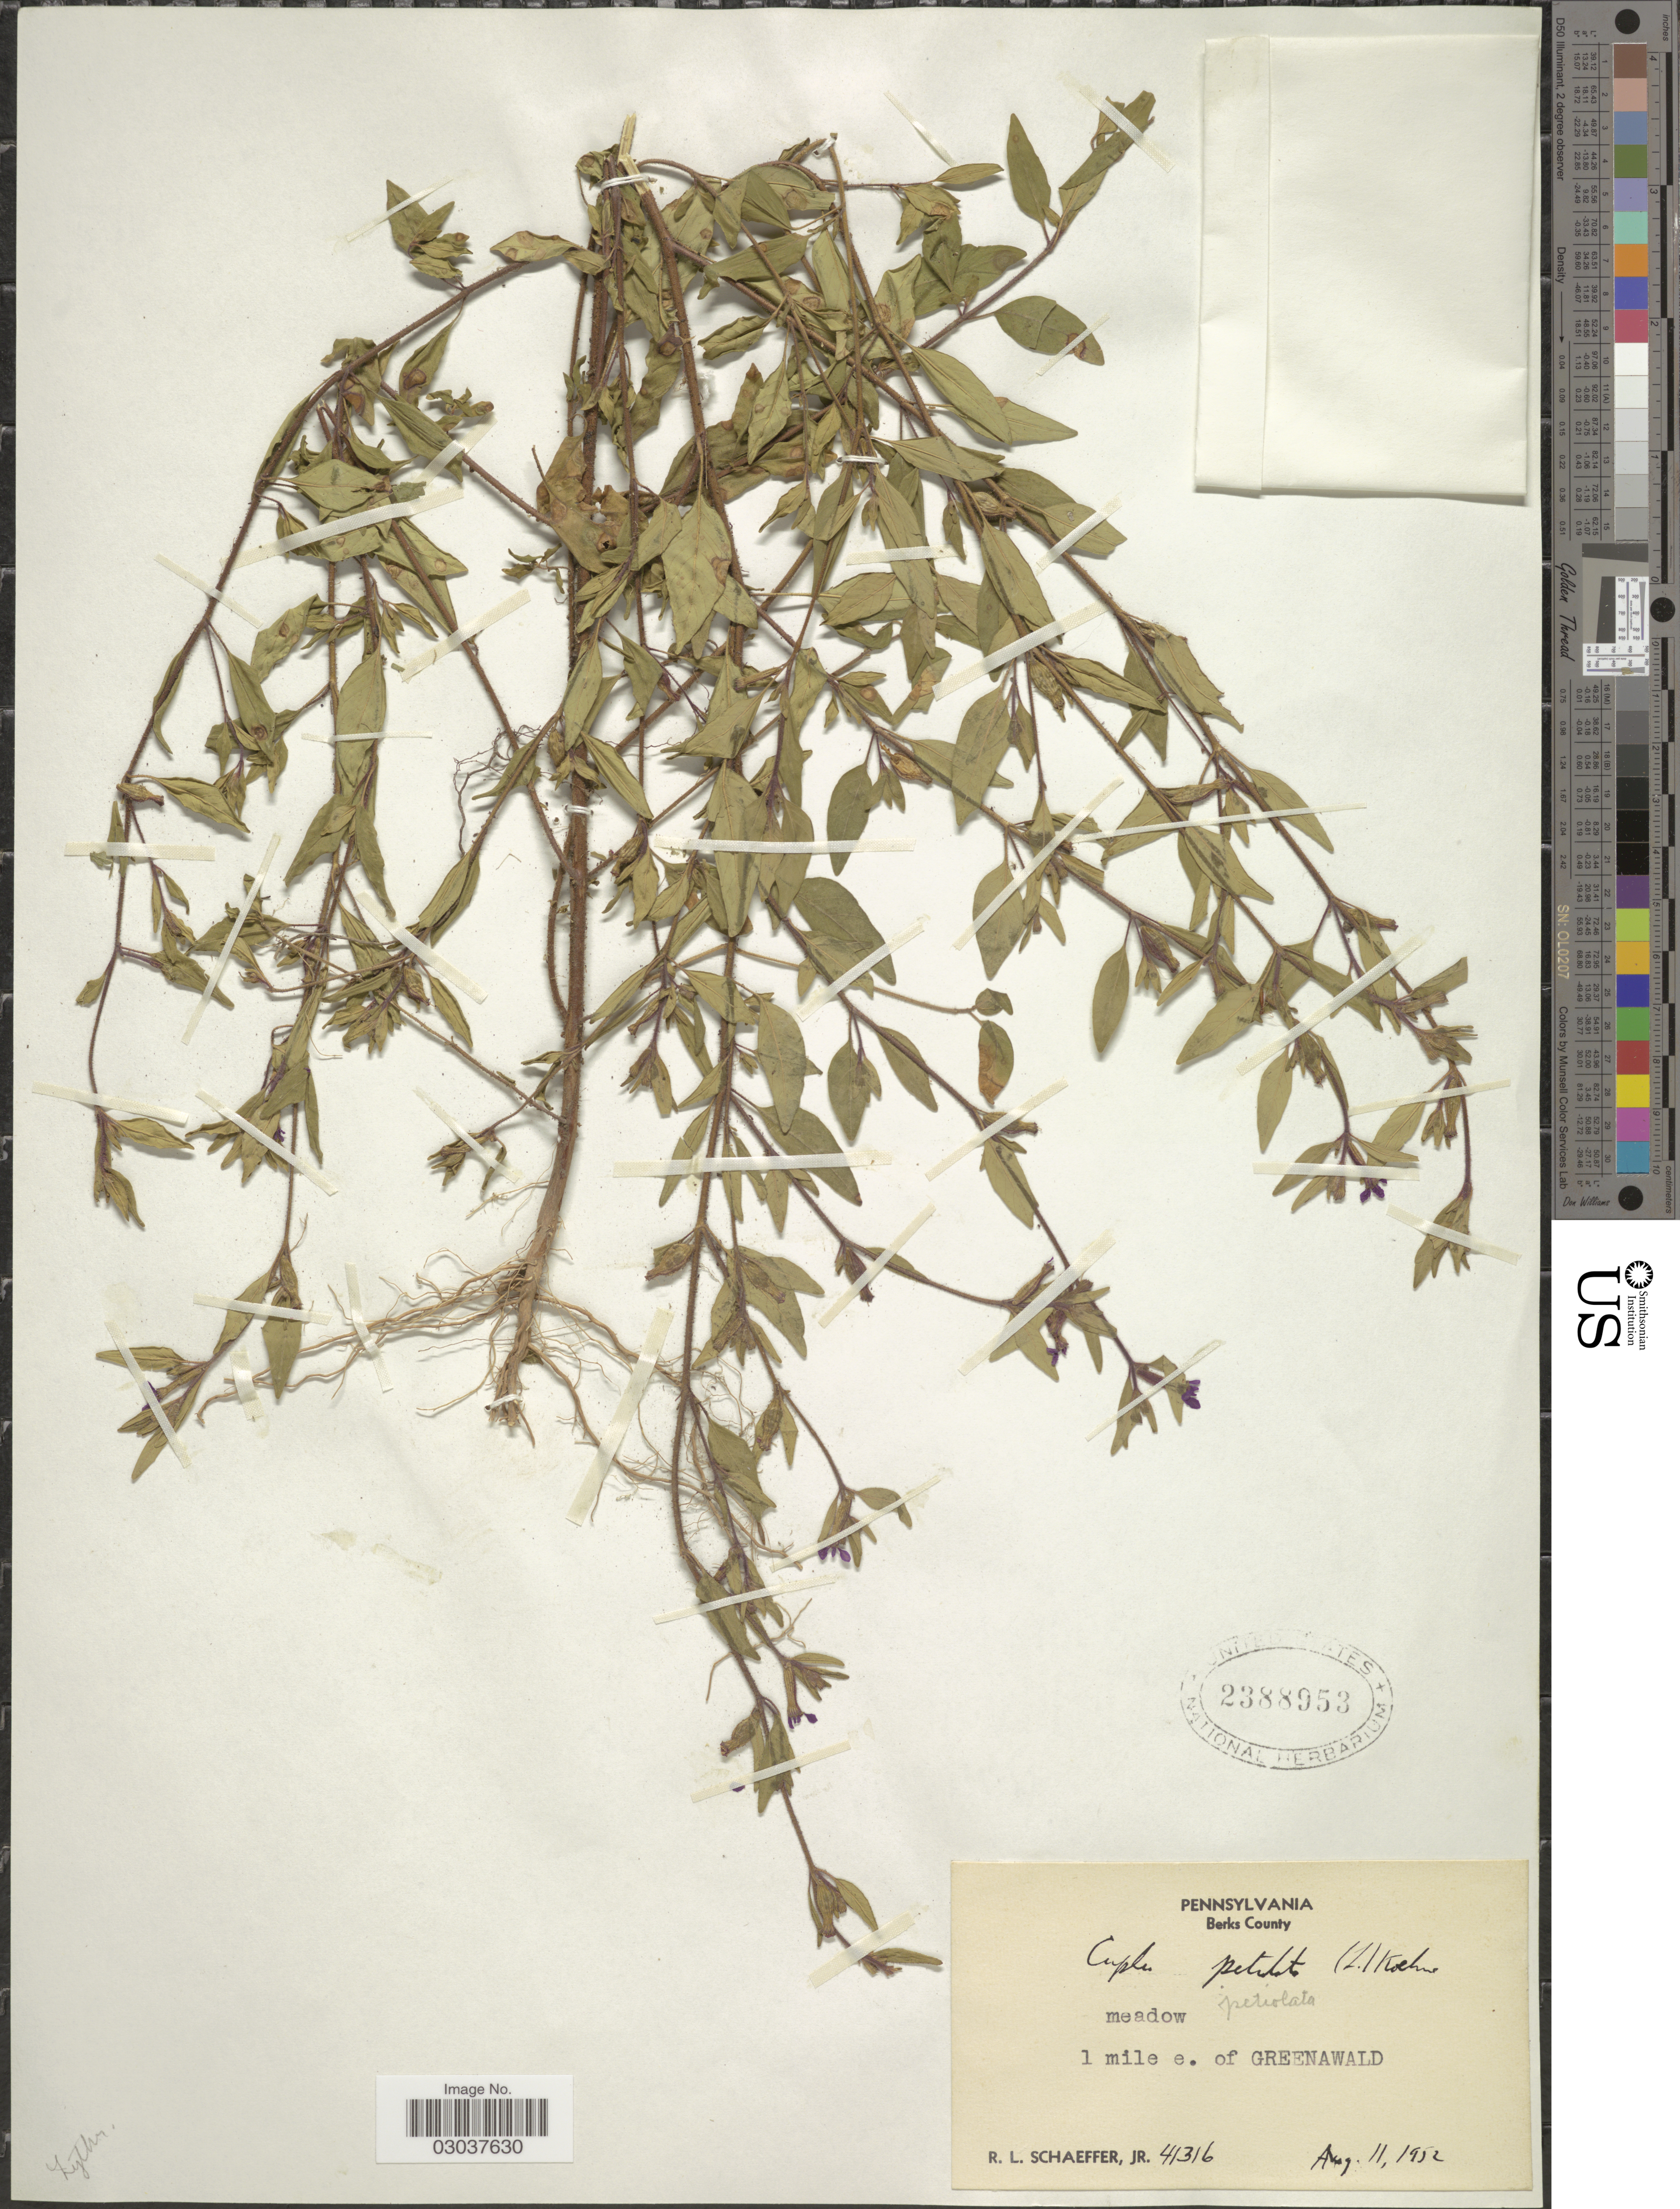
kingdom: Plantae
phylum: Tracheophyta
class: Magnoliopsida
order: Myrtales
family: Lythraceae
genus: Cuphea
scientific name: Cuphea petiolata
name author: Pohl ex Koehne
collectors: R. L. Schaeffer Jr.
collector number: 41316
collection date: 1952-08-11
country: United States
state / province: Pennsylvania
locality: Berks County. 1 mile e. of Greenawald.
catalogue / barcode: US 2388953